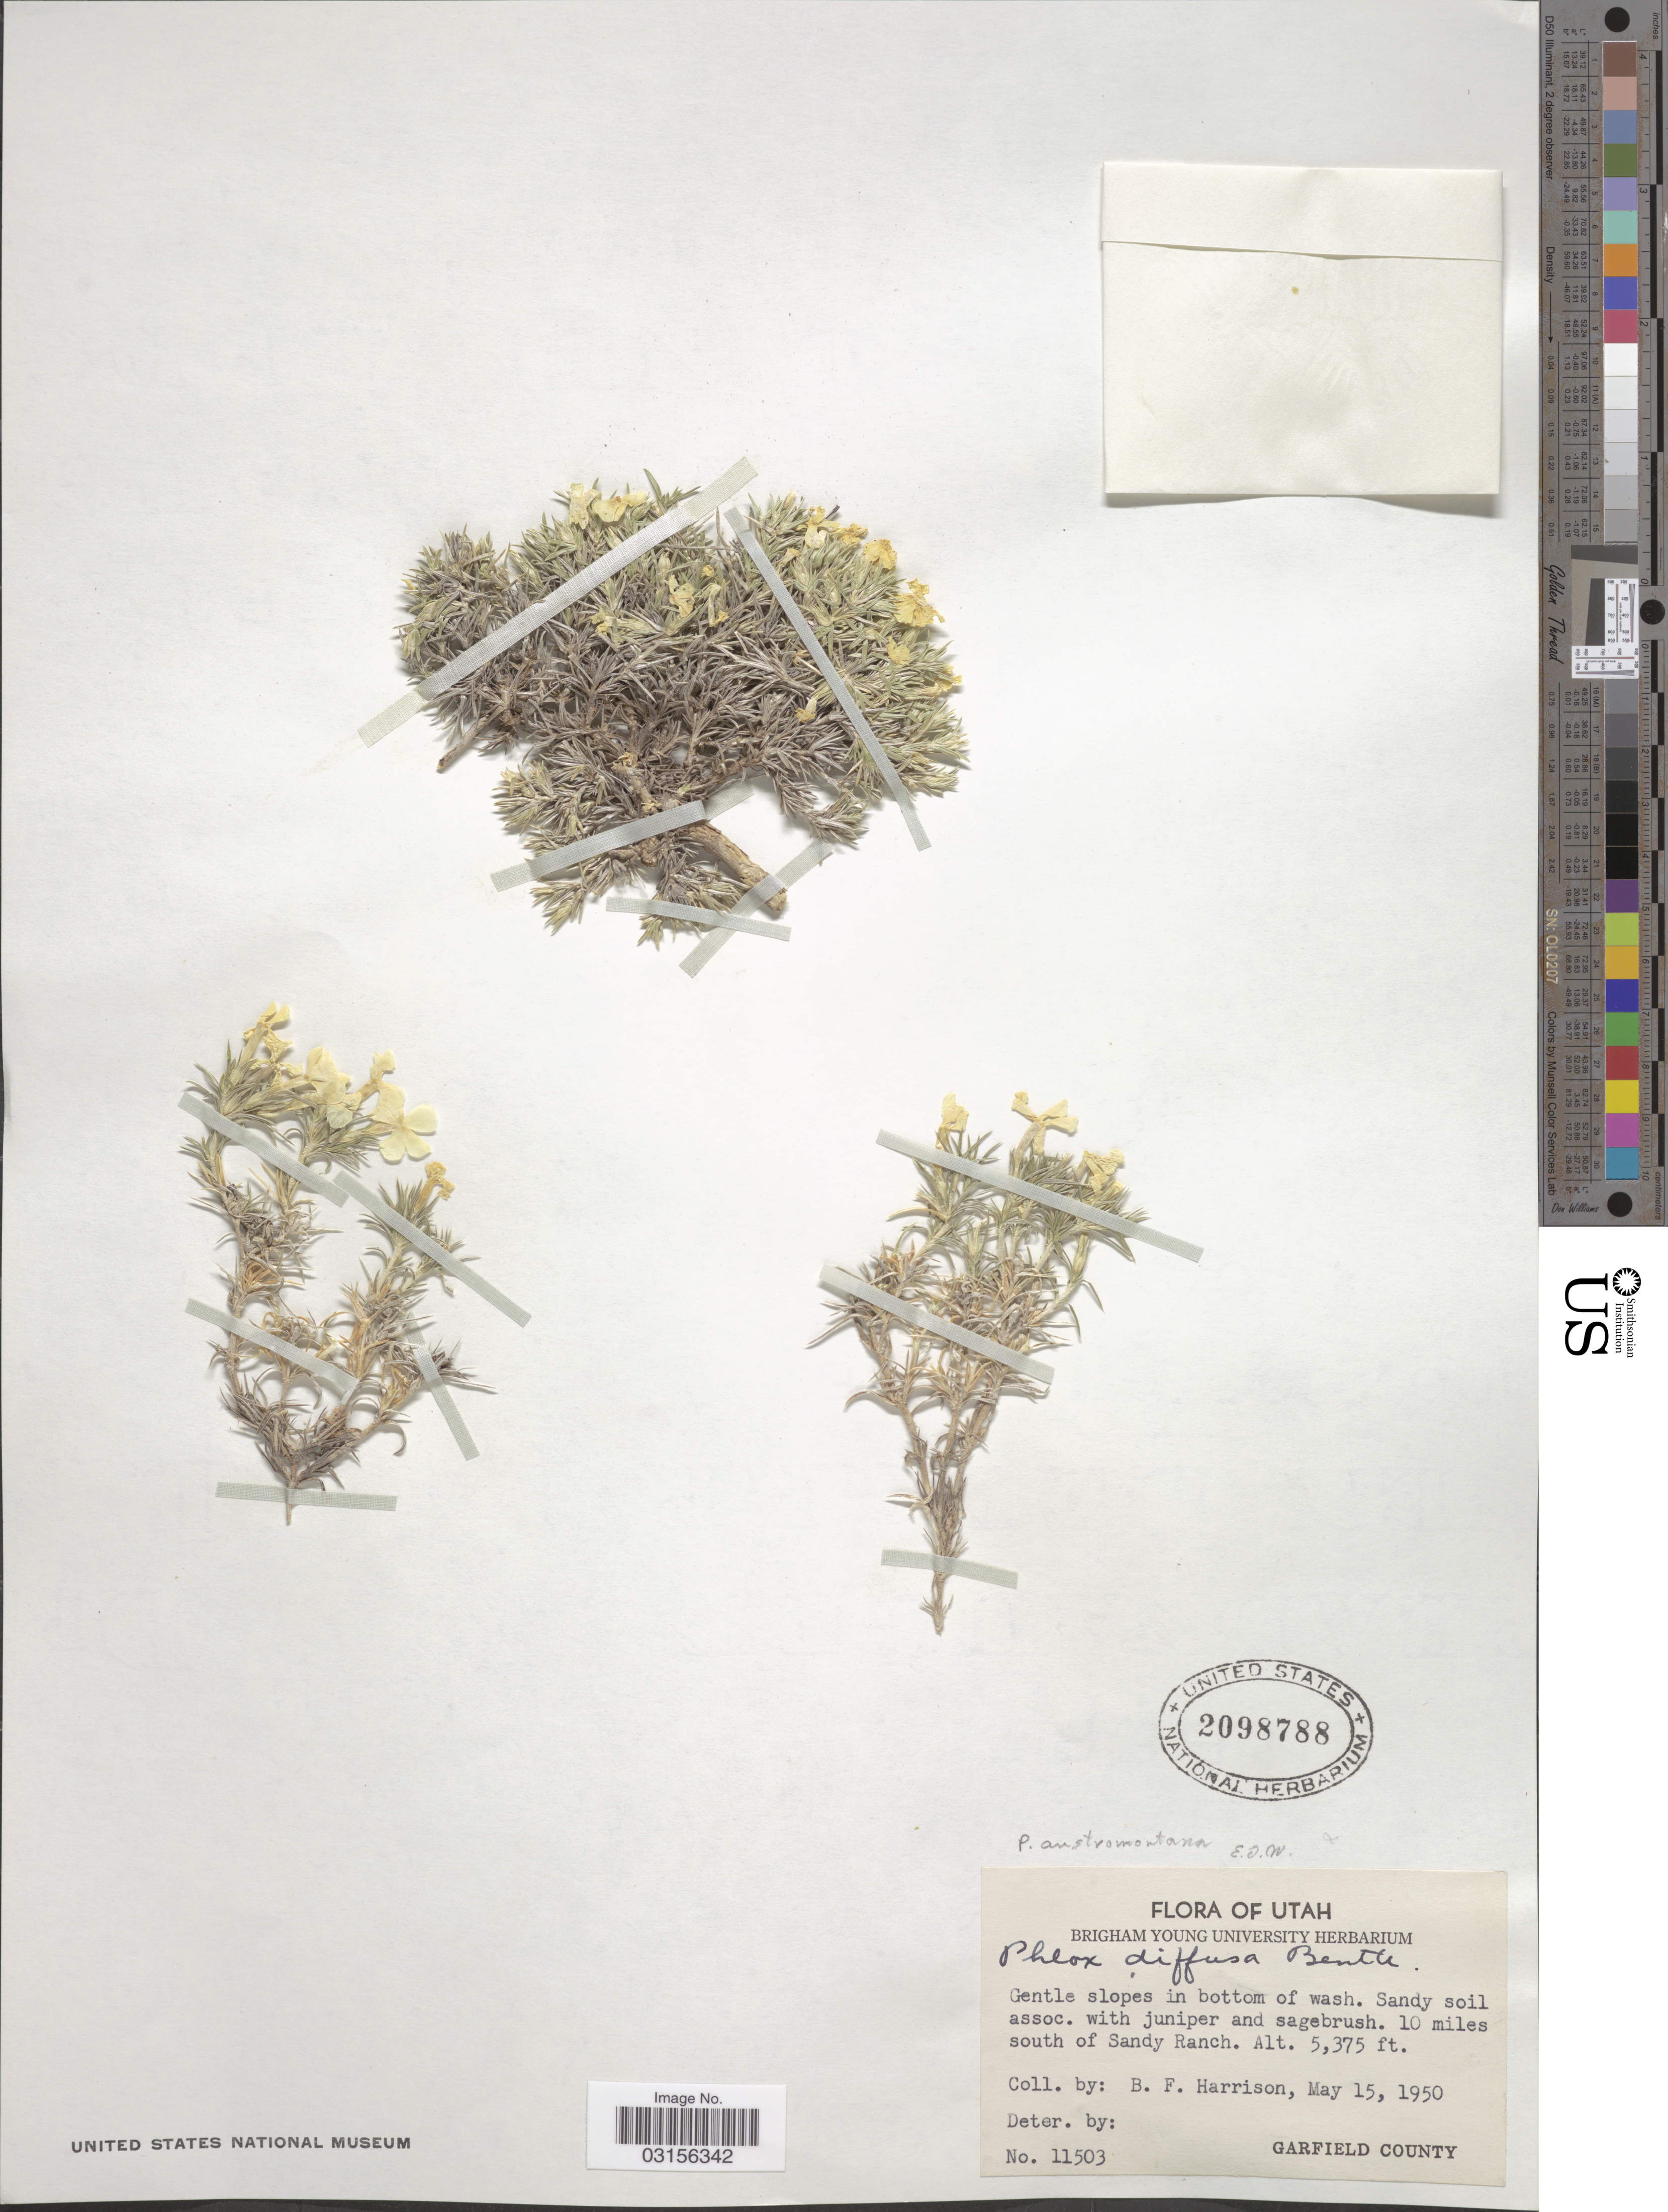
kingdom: Plantae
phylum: Tracheophyta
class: Magnoliopsida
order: Ericales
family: Polemoniaceae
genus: Phlox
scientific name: Phlox austromontana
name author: Coville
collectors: B. F. Harrison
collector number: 11503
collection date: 1950-05-15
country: United States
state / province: Utah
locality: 10 miles south of Sandy Ranch. Garfield County.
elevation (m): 1638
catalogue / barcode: US 2098788